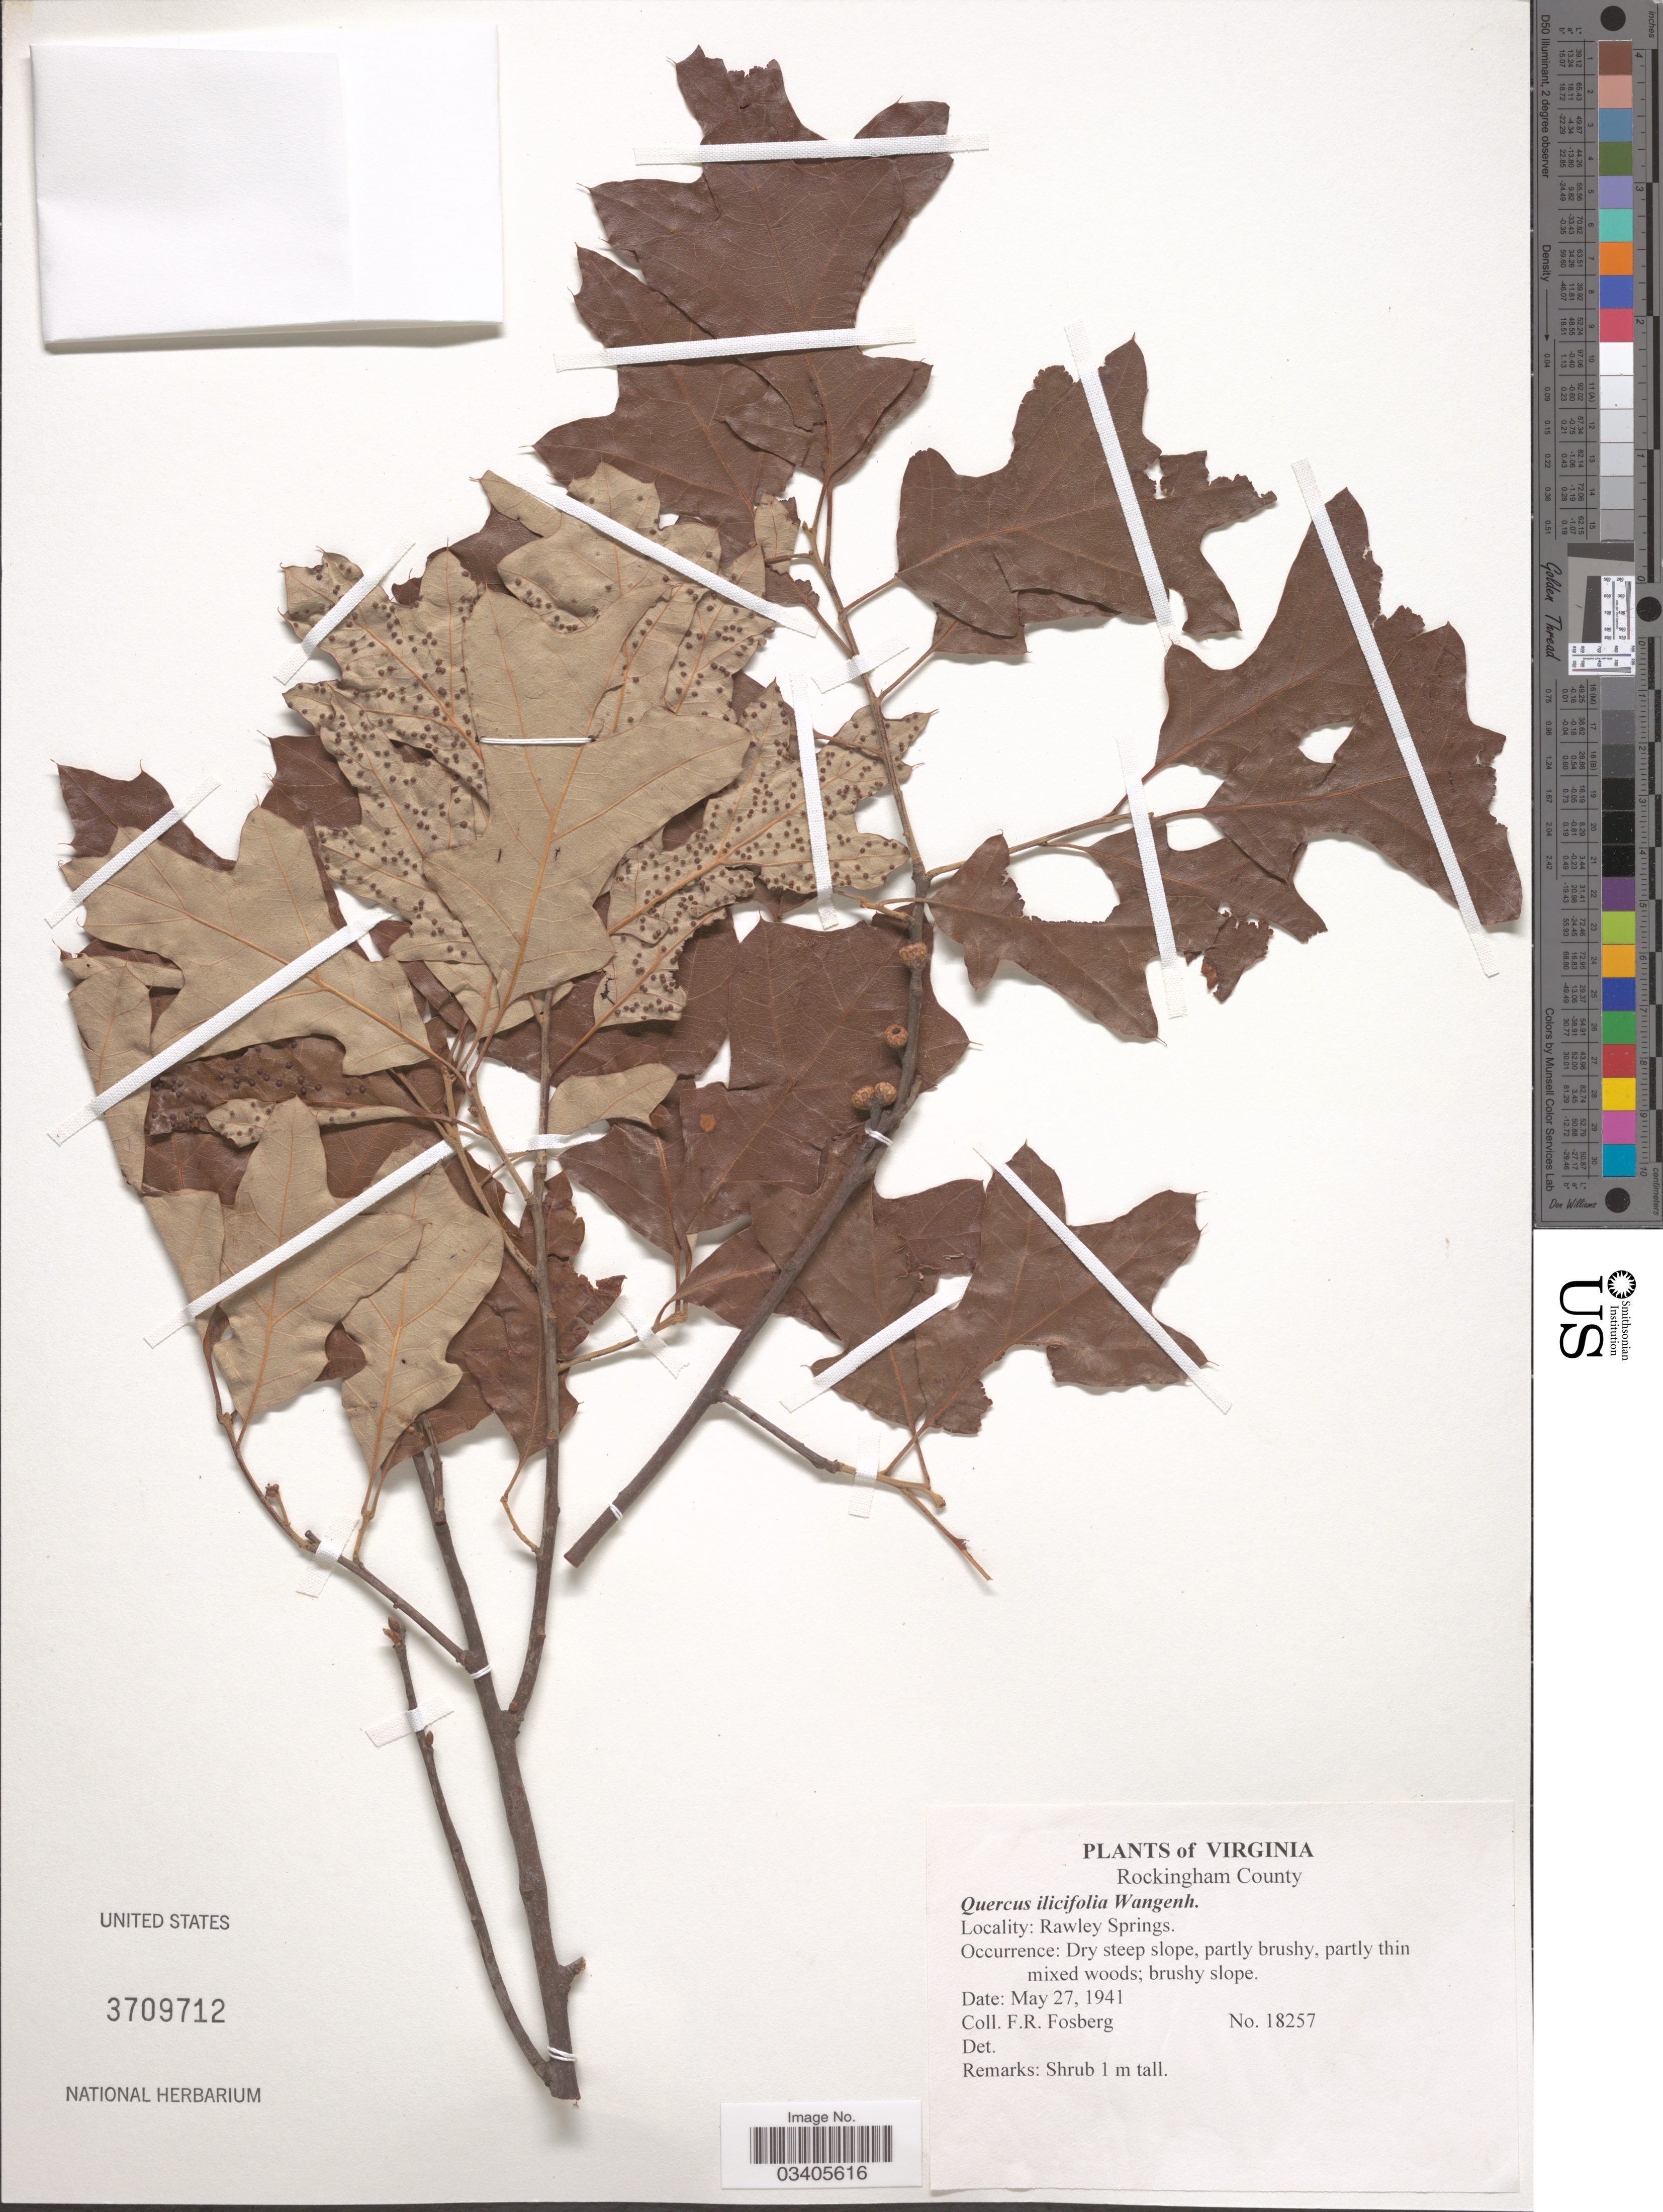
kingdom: Plantae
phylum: Tracheophyta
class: Magnoliopsida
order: Fagales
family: Fagaceae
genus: Quercus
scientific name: Quercus ilicifolia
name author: Wangenh.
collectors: F. R. Fosberg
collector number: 18257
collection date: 1941-05-27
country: United States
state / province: Virginia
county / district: Rockingham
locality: Rawley Springs.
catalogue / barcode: US 3709712